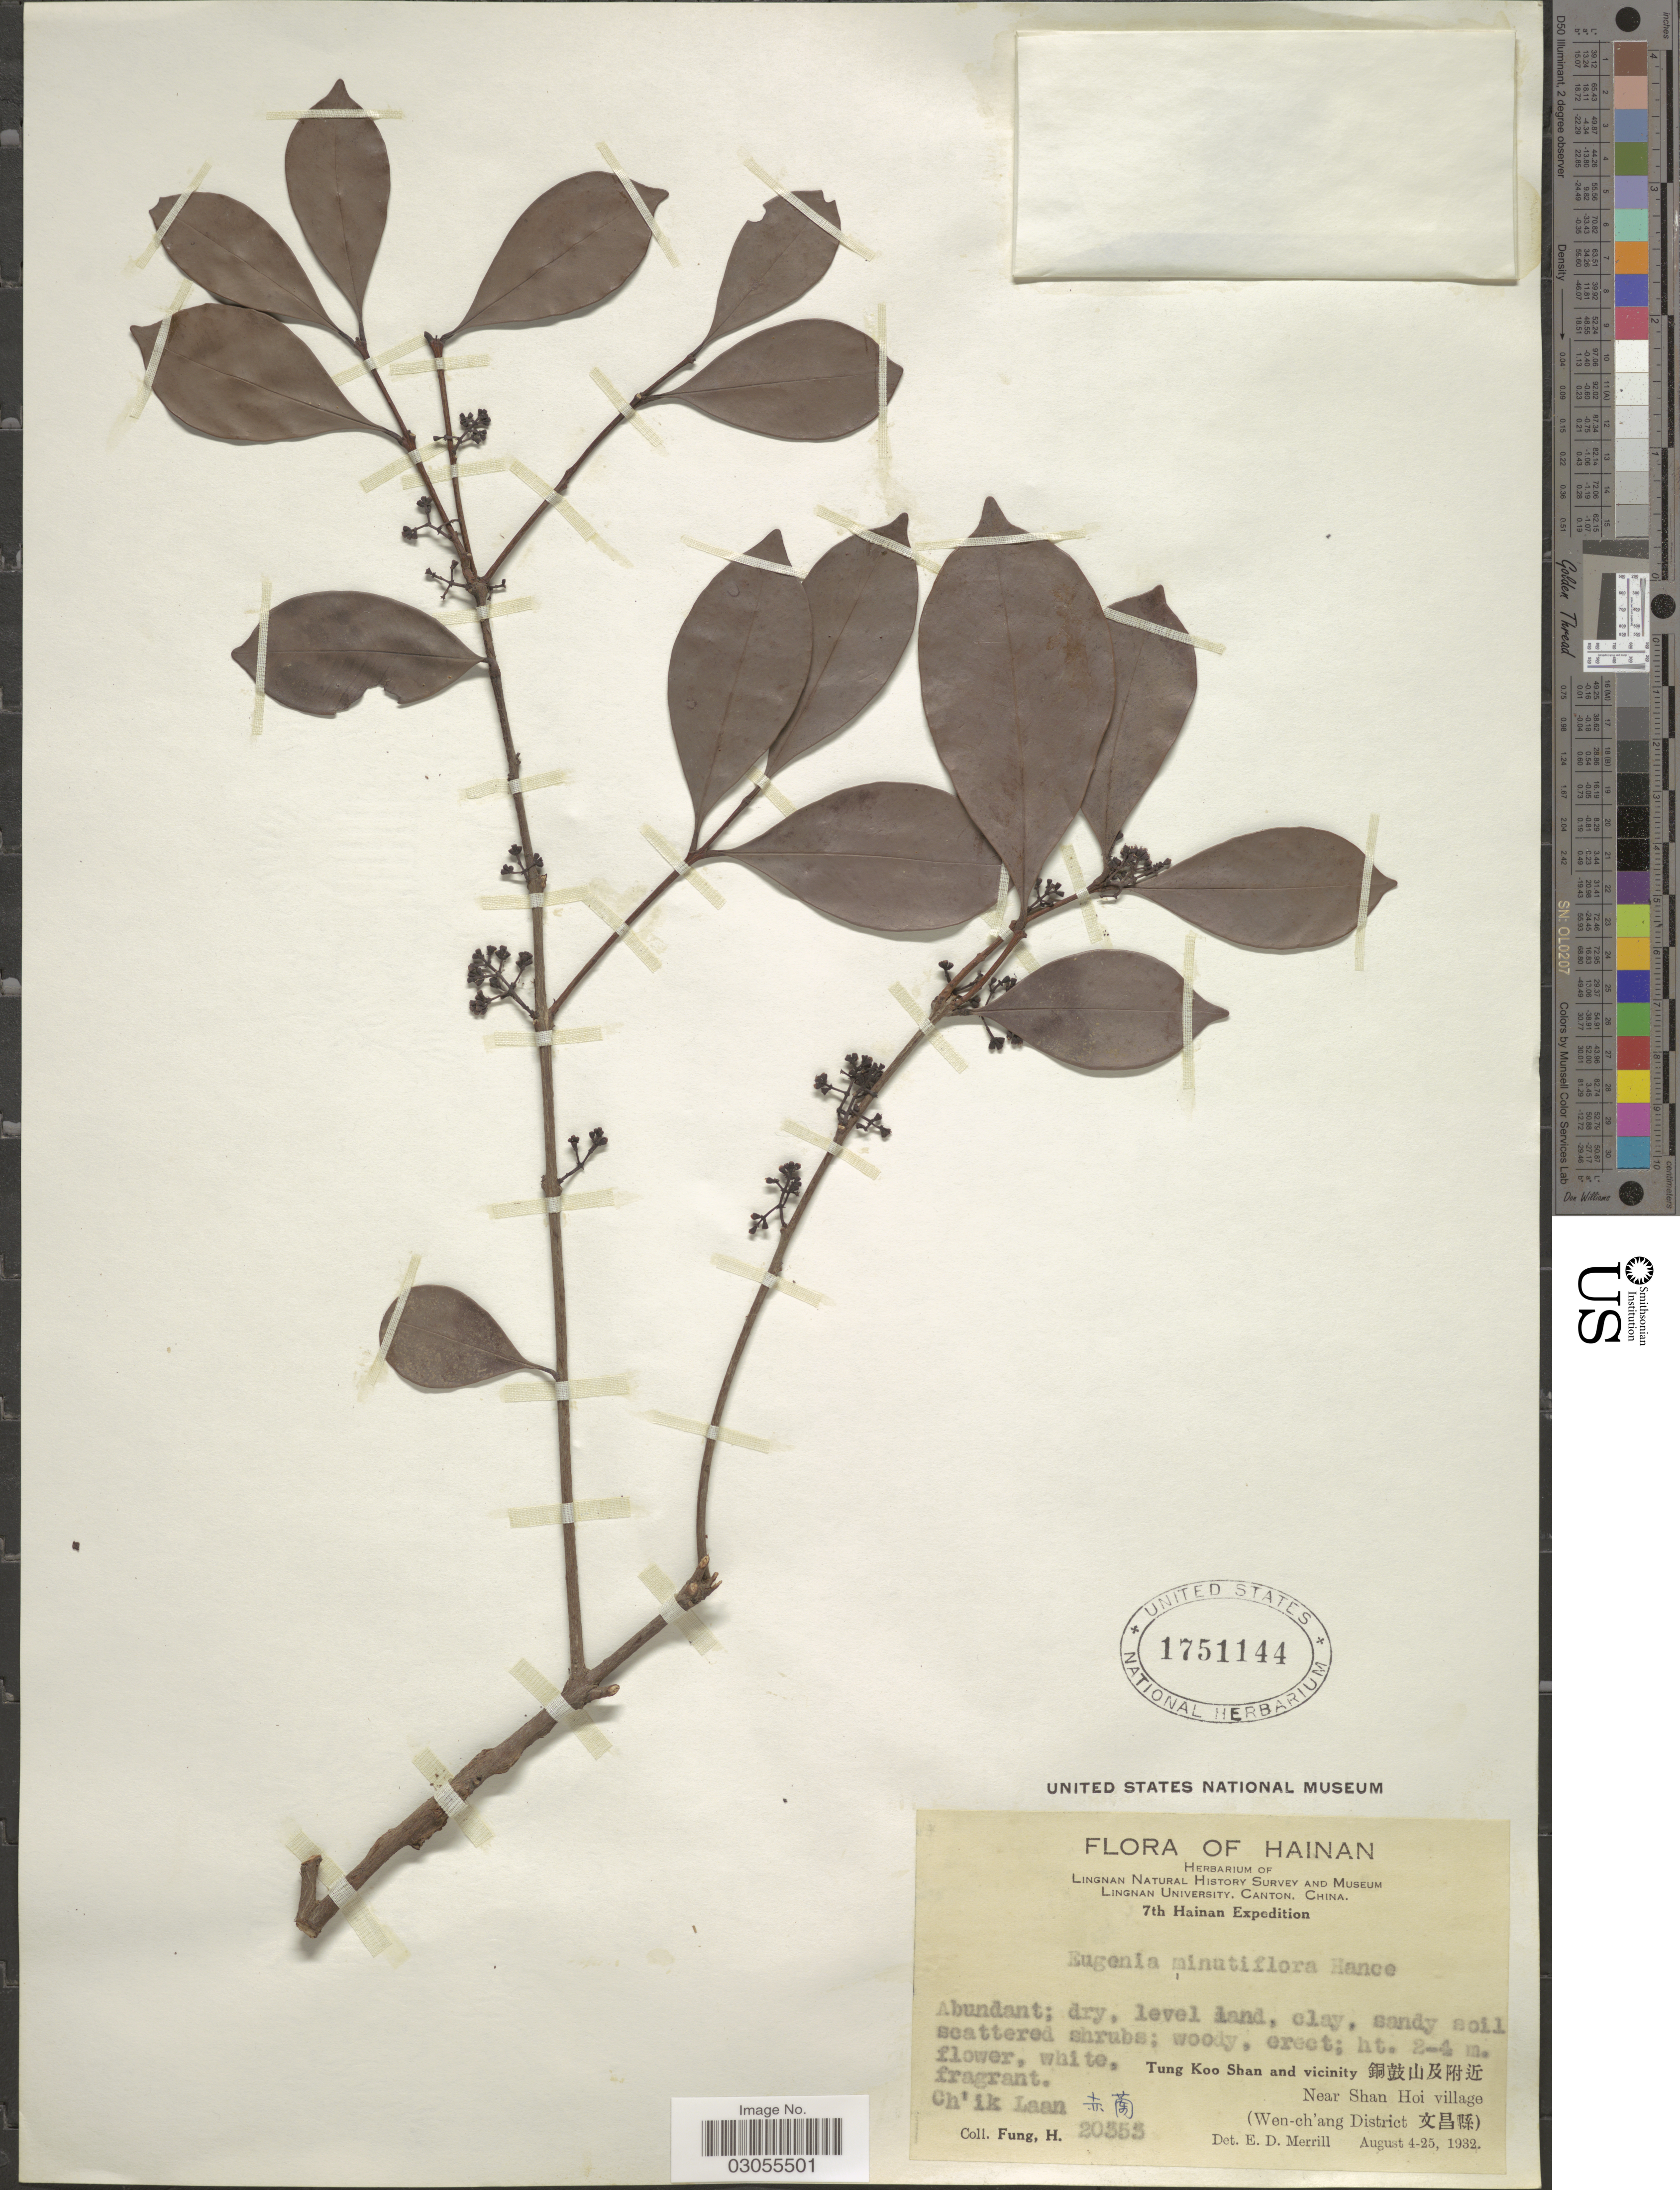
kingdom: Plantae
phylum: Tracheophyta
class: Magnoliopsida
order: Myrtales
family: Myrtaceae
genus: Syzygium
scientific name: Syzygium hancei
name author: Merr. & L.M. Perry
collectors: H. Fung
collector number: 20353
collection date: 1932-08-04/1932-08-25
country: China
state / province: Hainan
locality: Near Shan Hoi village (Wen-ch'ang District). Ch'ik Laan .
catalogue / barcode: US 1751144